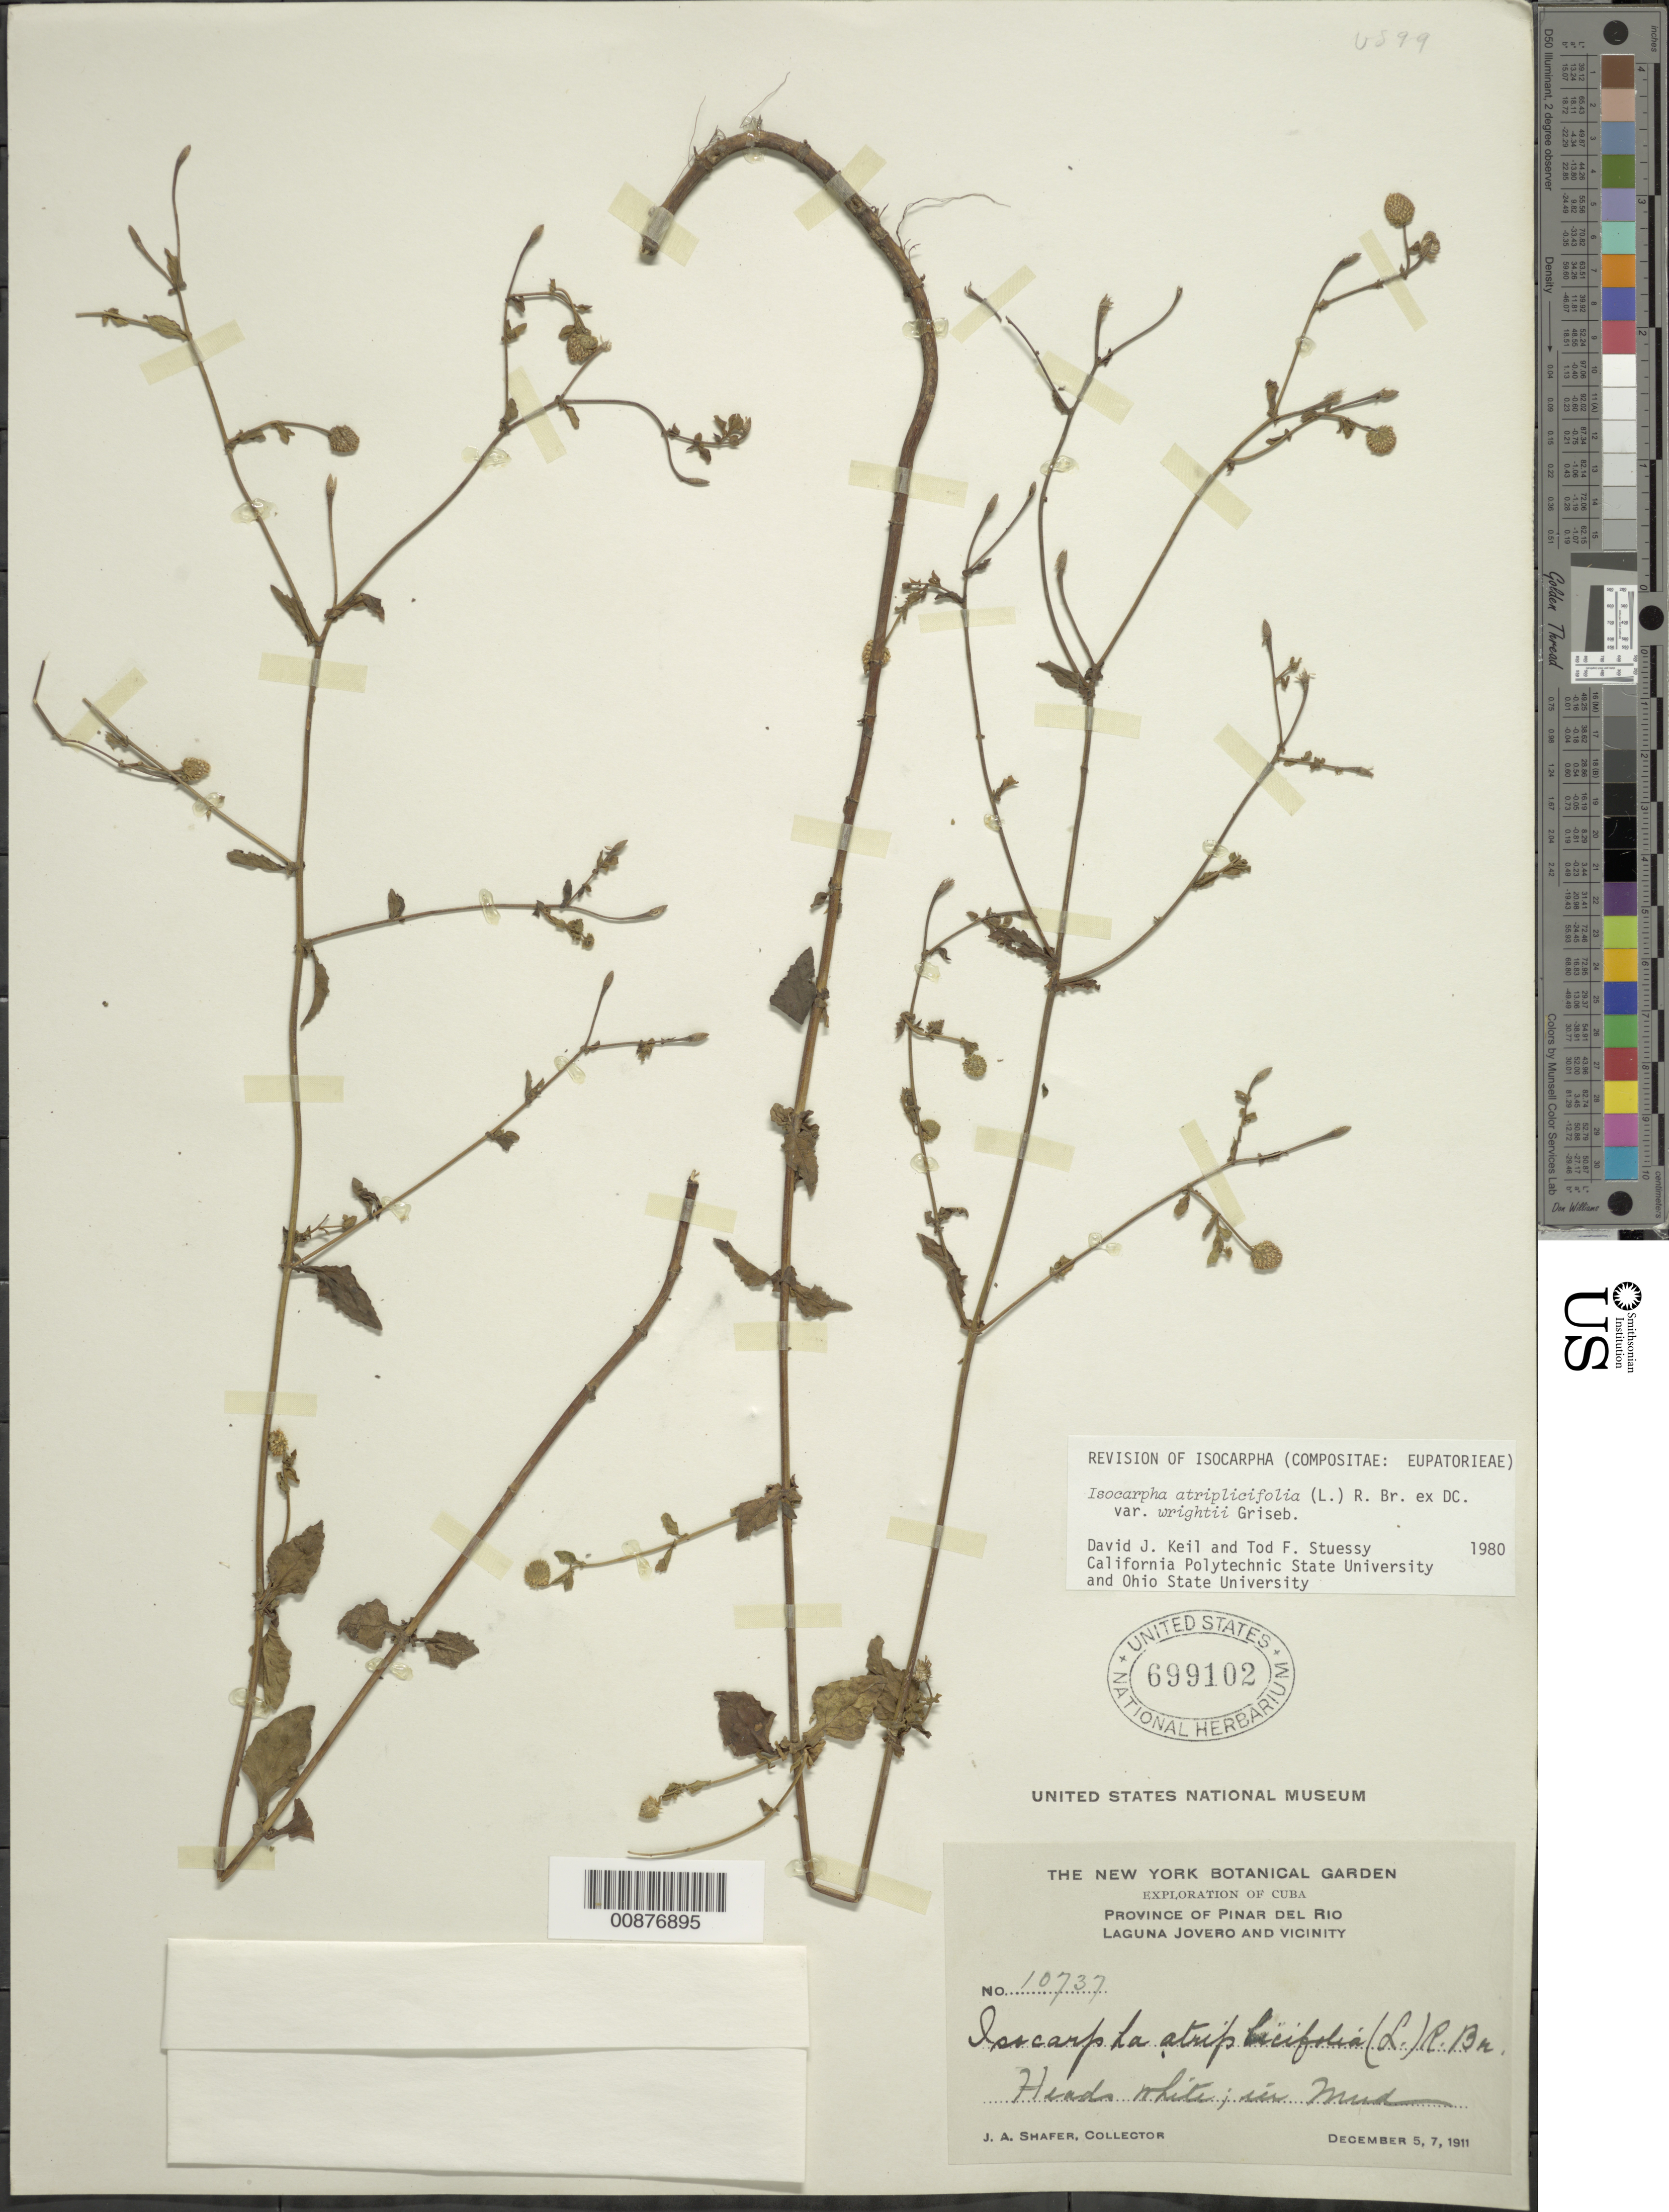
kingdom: Plantae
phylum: Tracheophyta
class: Magnoliopsida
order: Asterales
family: Asteraceae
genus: Isocarpha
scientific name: Isocarpha cubana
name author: S.F. Blake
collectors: J. A. Shafer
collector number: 10737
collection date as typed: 05 Dec 1911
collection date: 1911-12-05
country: Cuba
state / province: Pinar del Río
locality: Laguna Jovero and vicinity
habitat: In mud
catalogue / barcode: US 699102